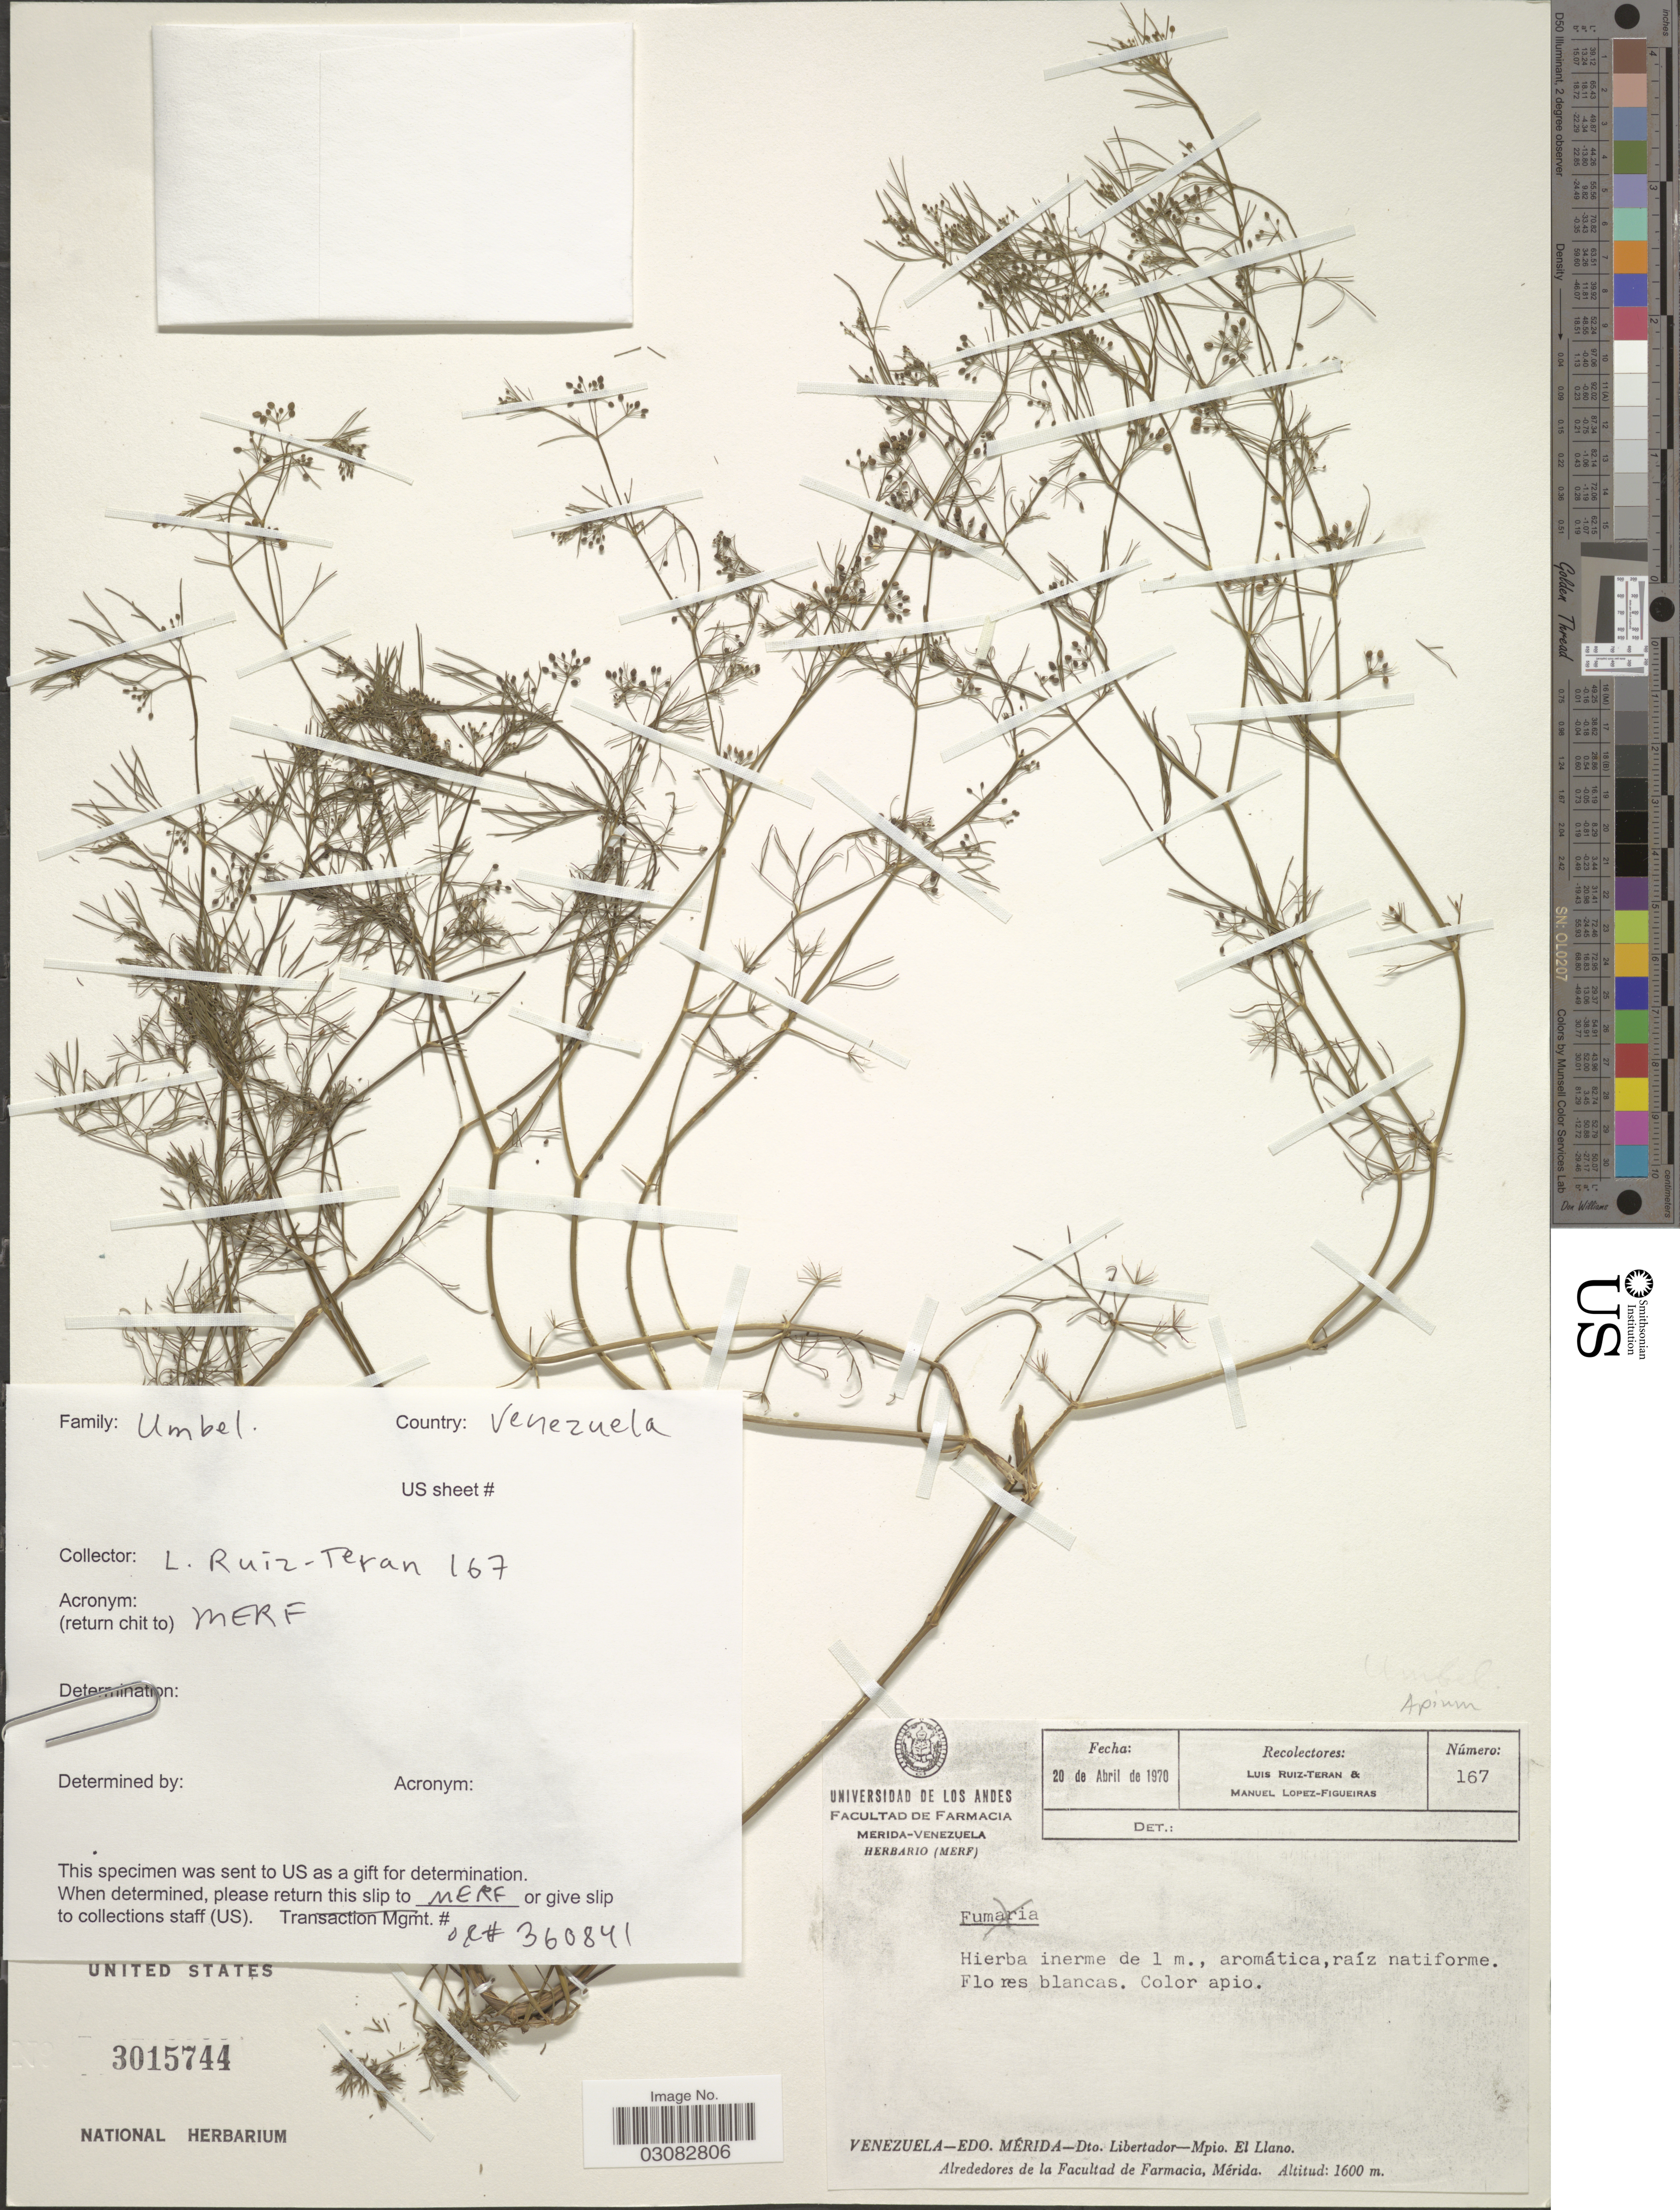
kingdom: Plantae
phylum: Tracheophyta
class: Magnoliopsida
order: Apiales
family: Apiaceae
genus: Apium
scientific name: Apium sp.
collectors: L. Teran & M. López Figueiras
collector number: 167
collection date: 1970-04-20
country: Venezuela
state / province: Mérida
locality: Dto. Libertador-Mpio. El Llano. Alrededores de la Facultad de Farmacia.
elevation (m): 1600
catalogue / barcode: US 3015744